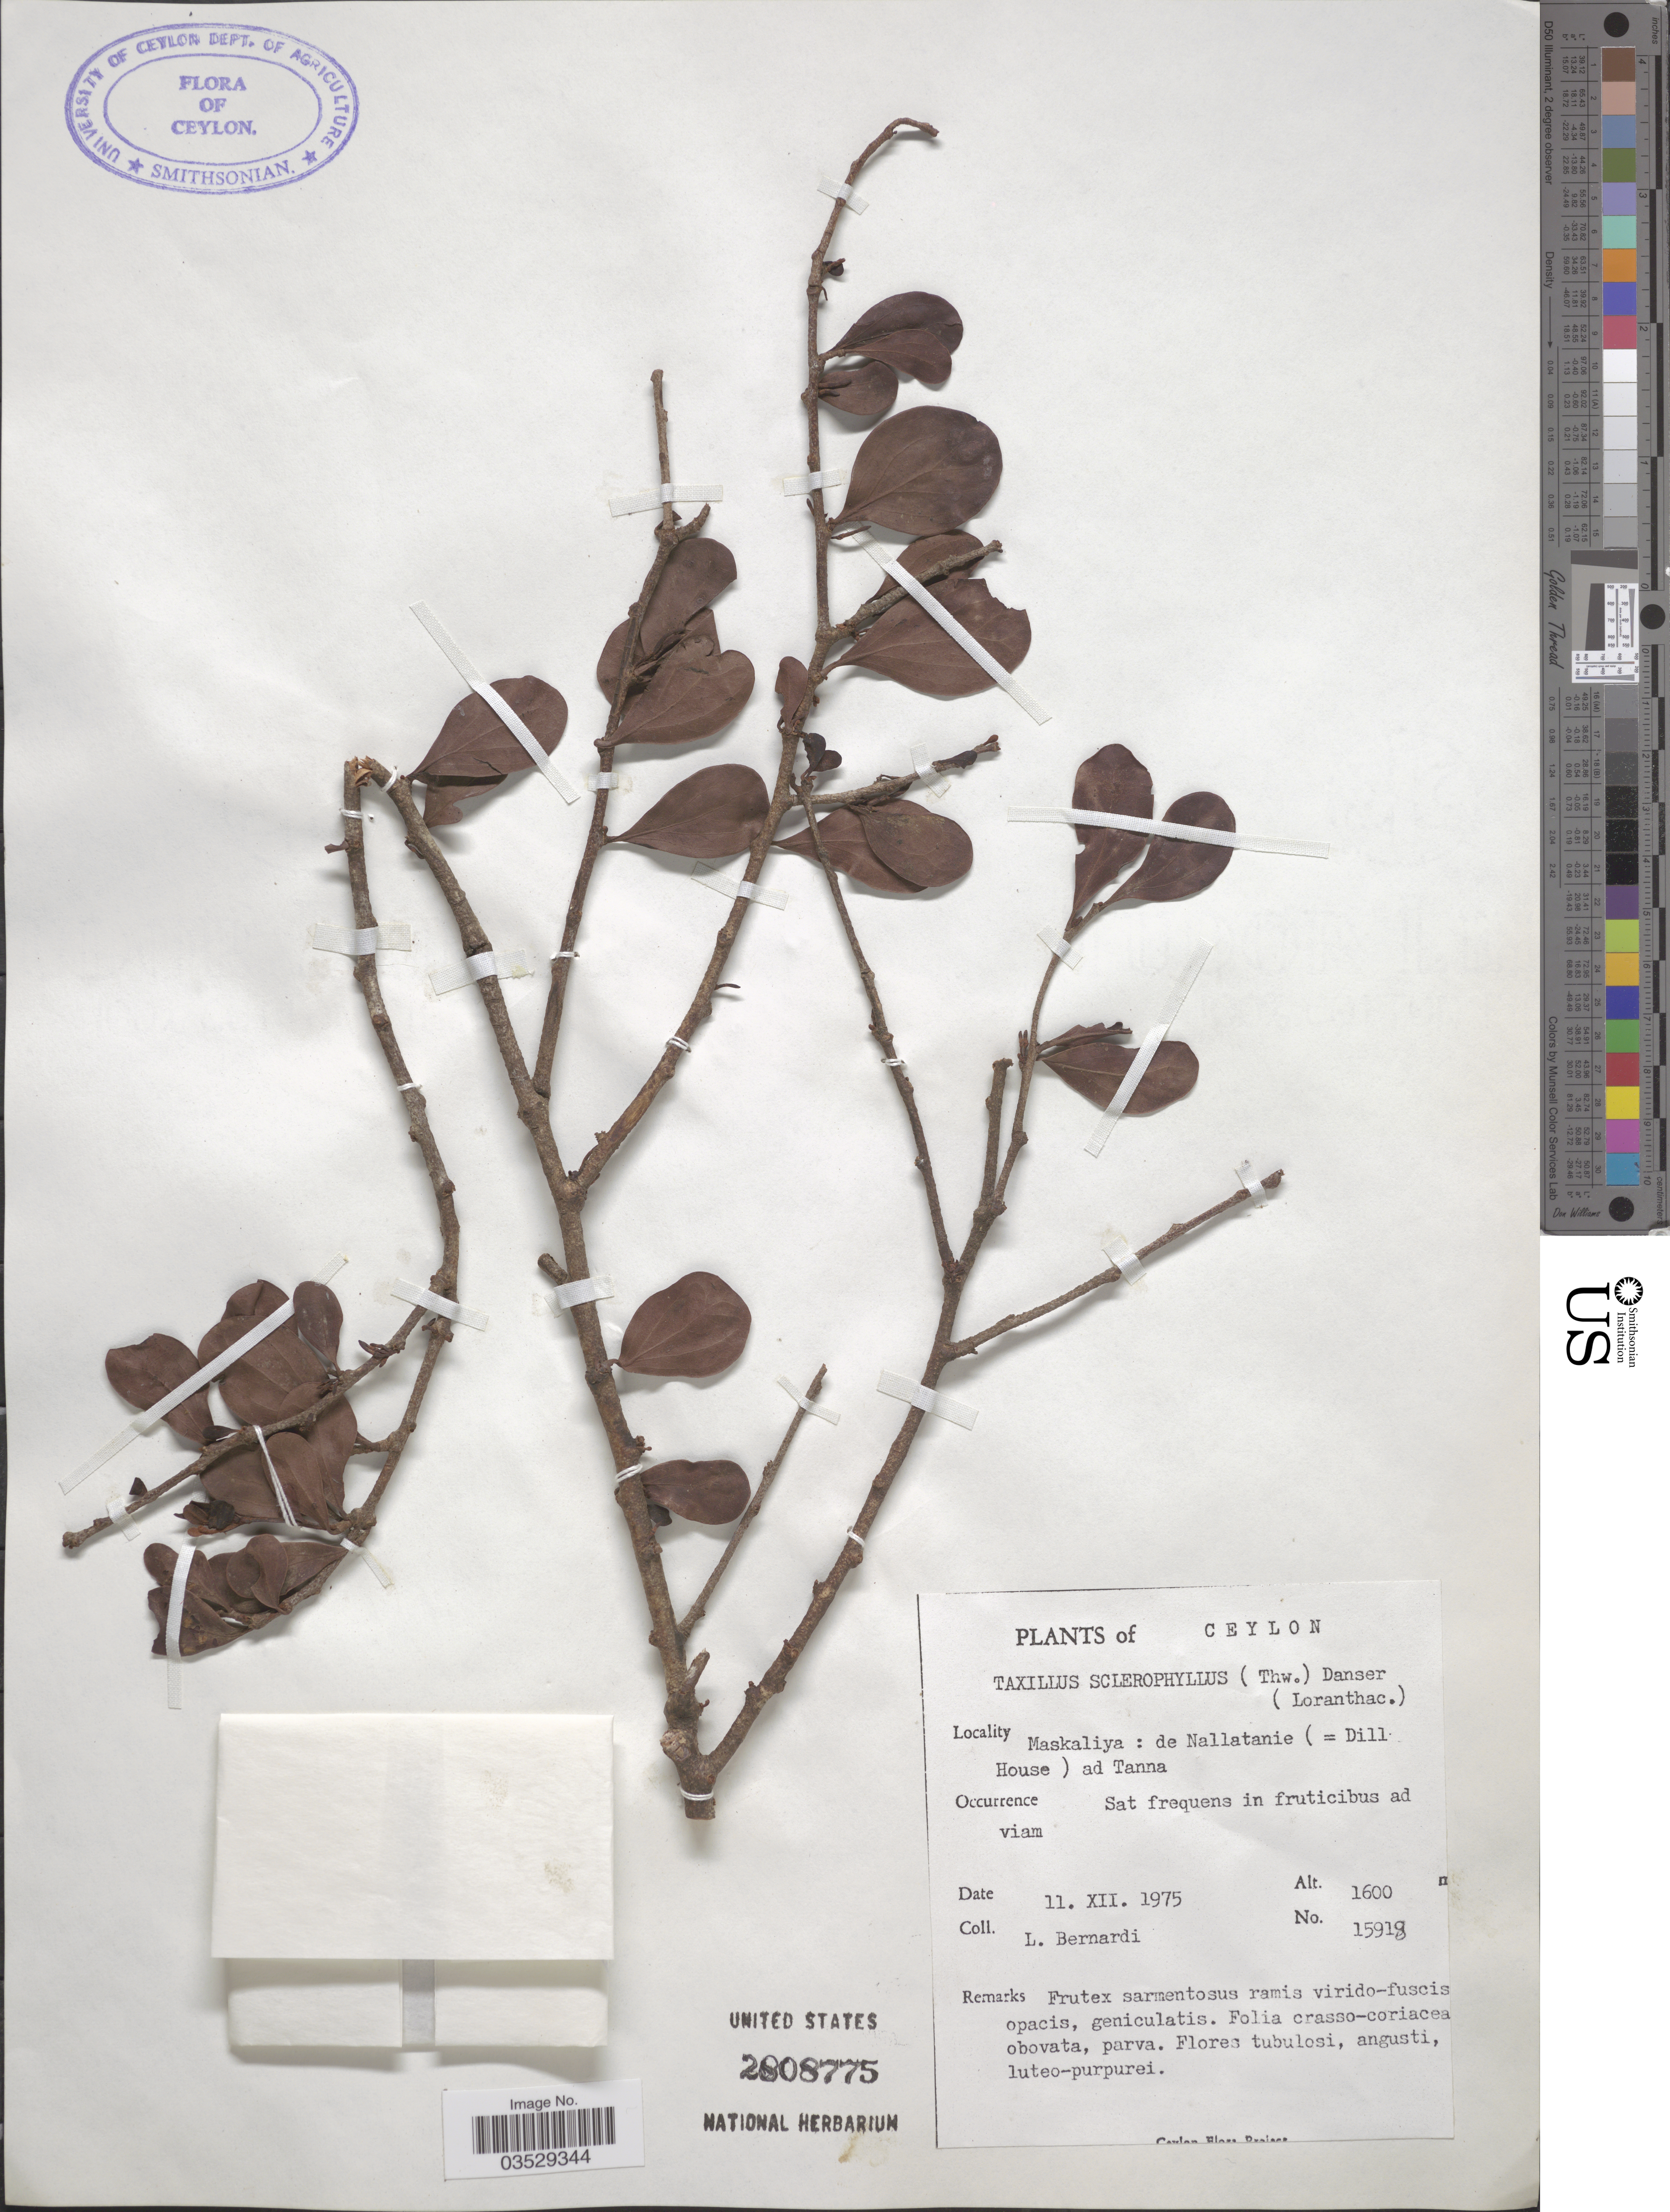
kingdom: Plantae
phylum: Tracheophyta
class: Magnoliopsida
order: Santalales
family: Loranthaceae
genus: Taxillus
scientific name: Taxillus sclerophyllus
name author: Danser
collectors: L. Bernardi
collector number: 15918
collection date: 1975-12-11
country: Sri Lanka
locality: Ceylon. Maskaliya: de Nallatanie (=Dill House) ad Tanna.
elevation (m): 1600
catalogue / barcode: US 2808775